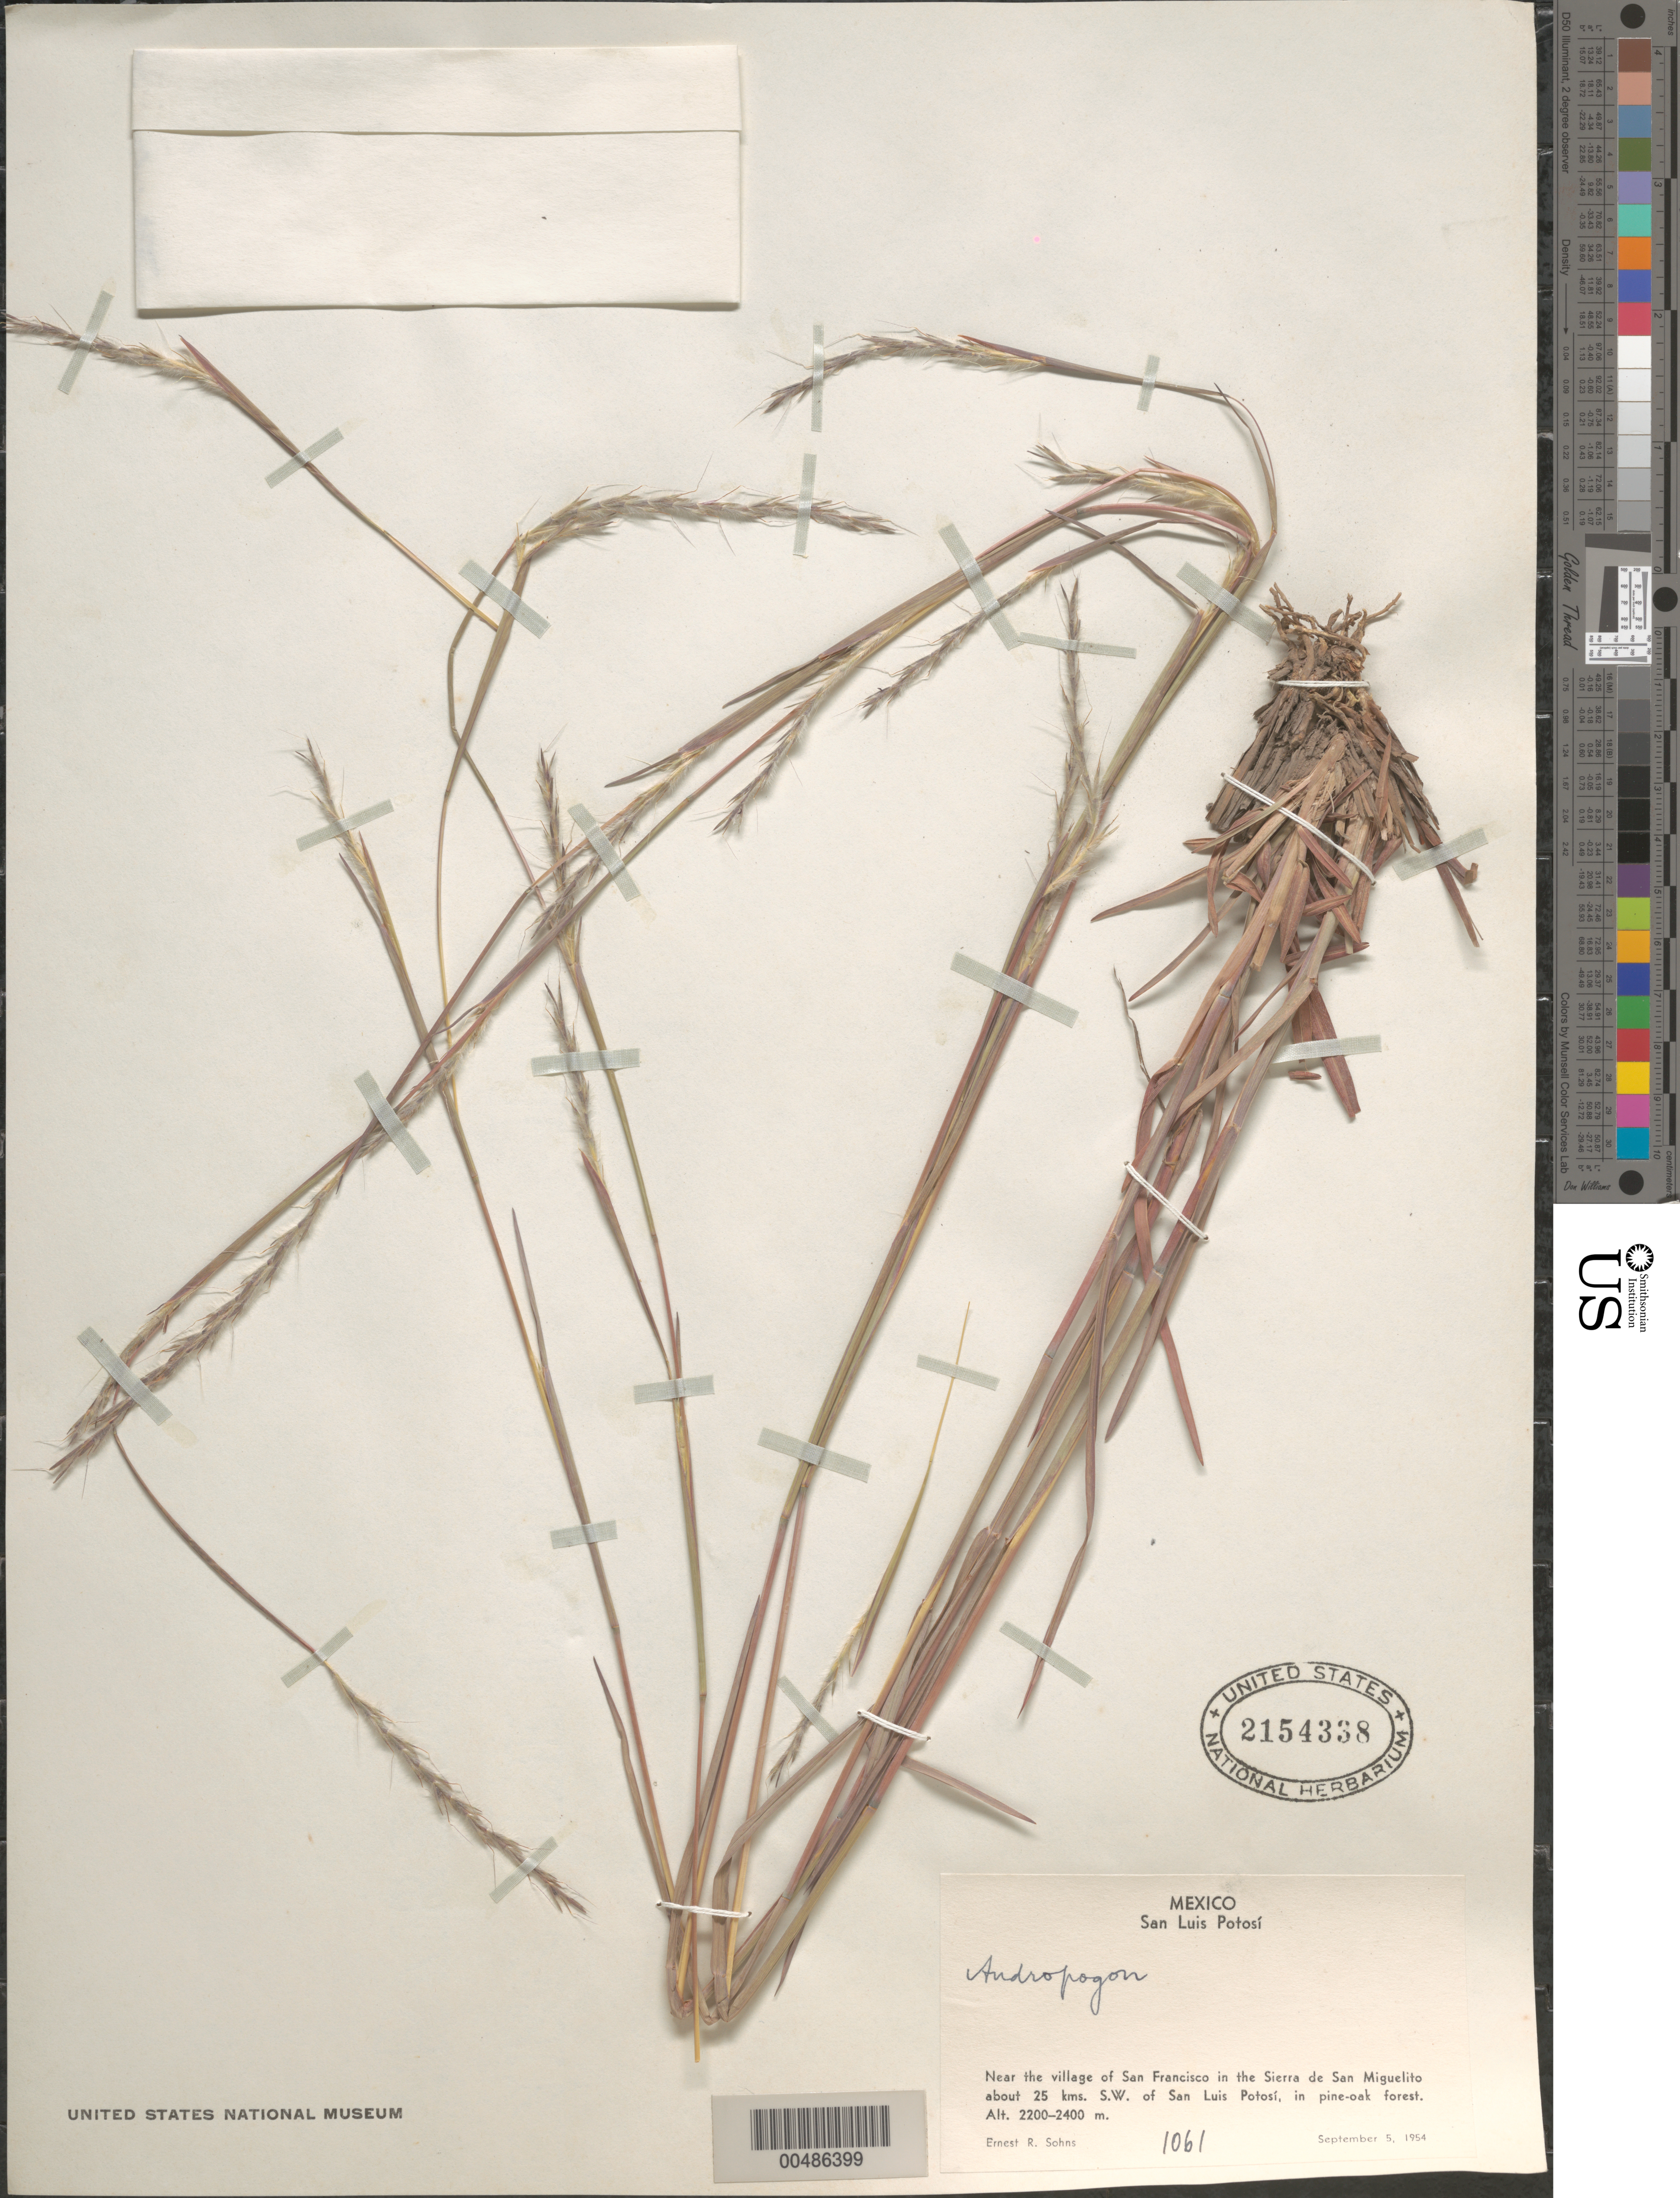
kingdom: Plantae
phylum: Tracheophyta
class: Liliopsida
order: Poales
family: Poaceae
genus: Schizachyrium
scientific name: Schizachyrium sp.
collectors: E. R. Sohns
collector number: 1061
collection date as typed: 5 Sep 1954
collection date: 1954-09-05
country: Mexico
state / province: San Luis Potosi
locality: Near the village of San Francisco in the Sierra de San Miguelito about 25 km SW of San Luis Potosí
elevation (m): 2200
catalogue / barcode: US 2154338